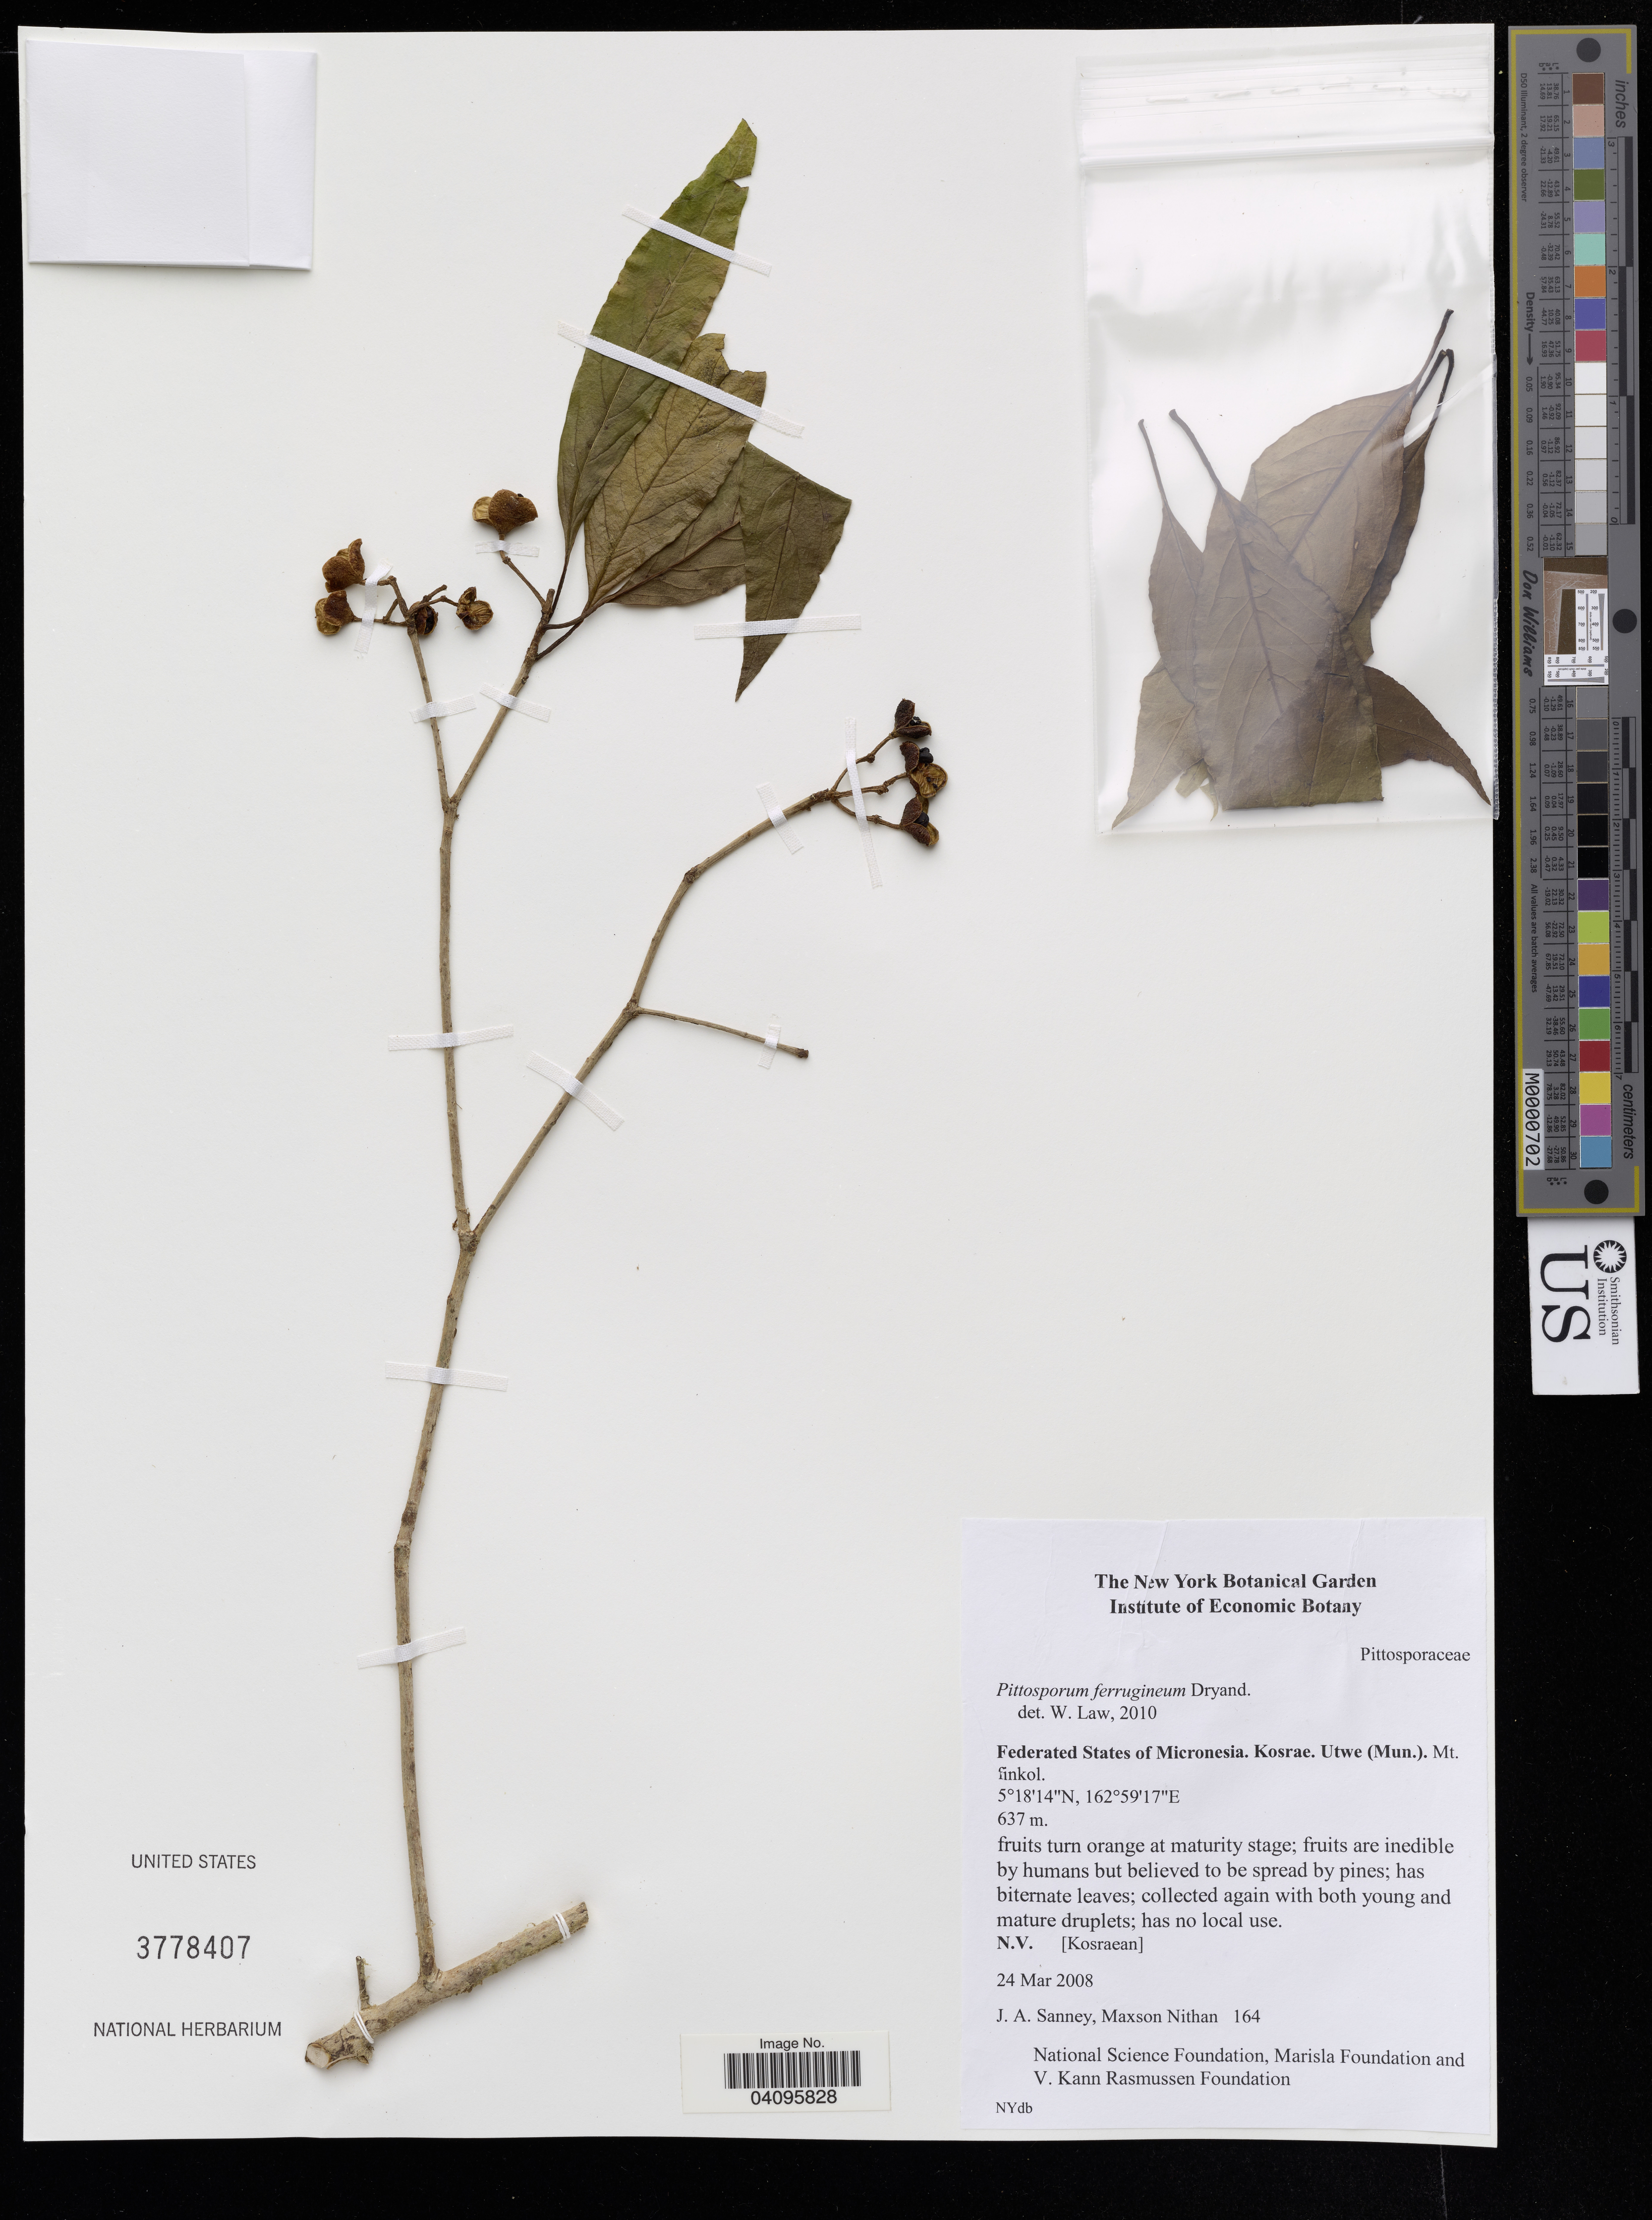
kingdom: Plantae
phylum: Tracheophyta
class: Magnoliopsida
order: Apiales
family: Pittosporaceae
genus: Pittosporum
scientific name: Pittosporum ferrugineum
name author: W.T. Aiton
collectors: J. Sanney & M. Nithan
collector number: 164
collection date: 2008-03-24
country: Micronesia, Federated States of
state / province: Kosrae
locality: Utwe (Mun.). Mt. finkol.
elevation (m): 637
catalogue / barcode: US 3778407